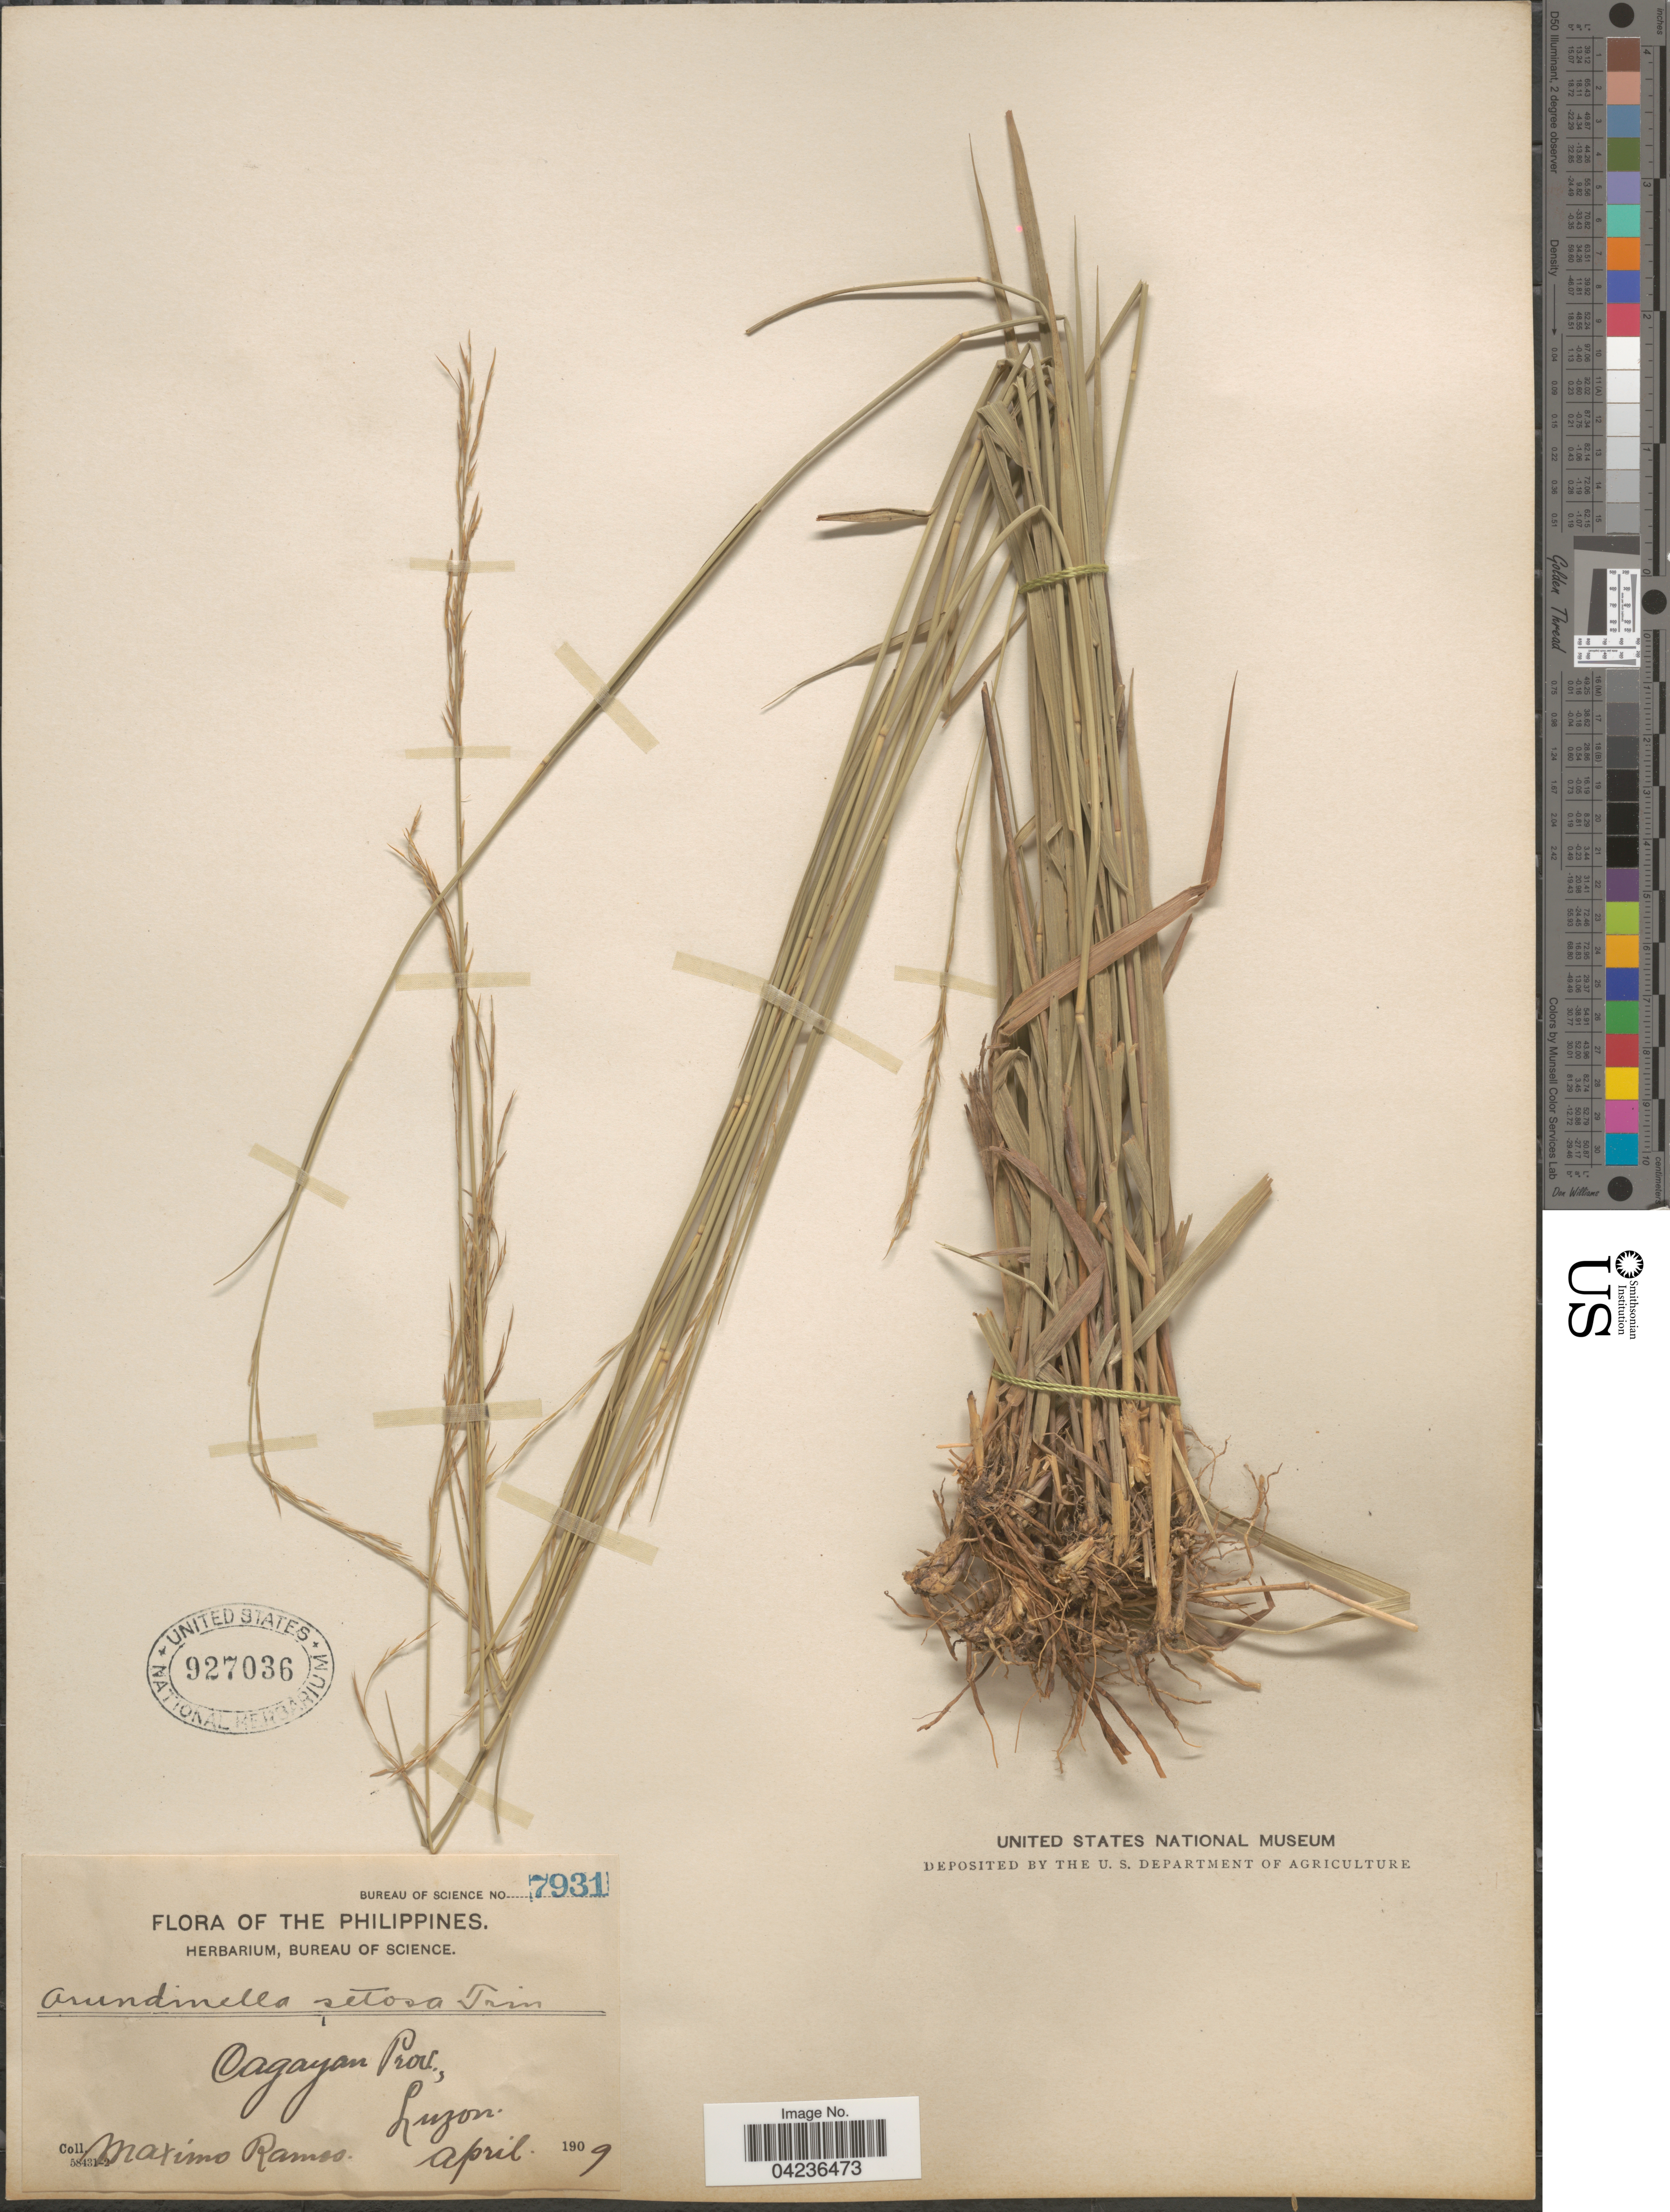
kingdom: Plantae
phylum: Tracheophyta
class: Liliopsida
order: Poales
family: Poaceae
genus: Arundinella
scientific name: Arundinella setosa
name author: Trin.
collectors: M. Ramos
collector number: Bureau of Science 7931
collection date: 1909-04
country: Philippines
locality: Cagayan Prov., Luzon.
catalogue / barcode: US 927036